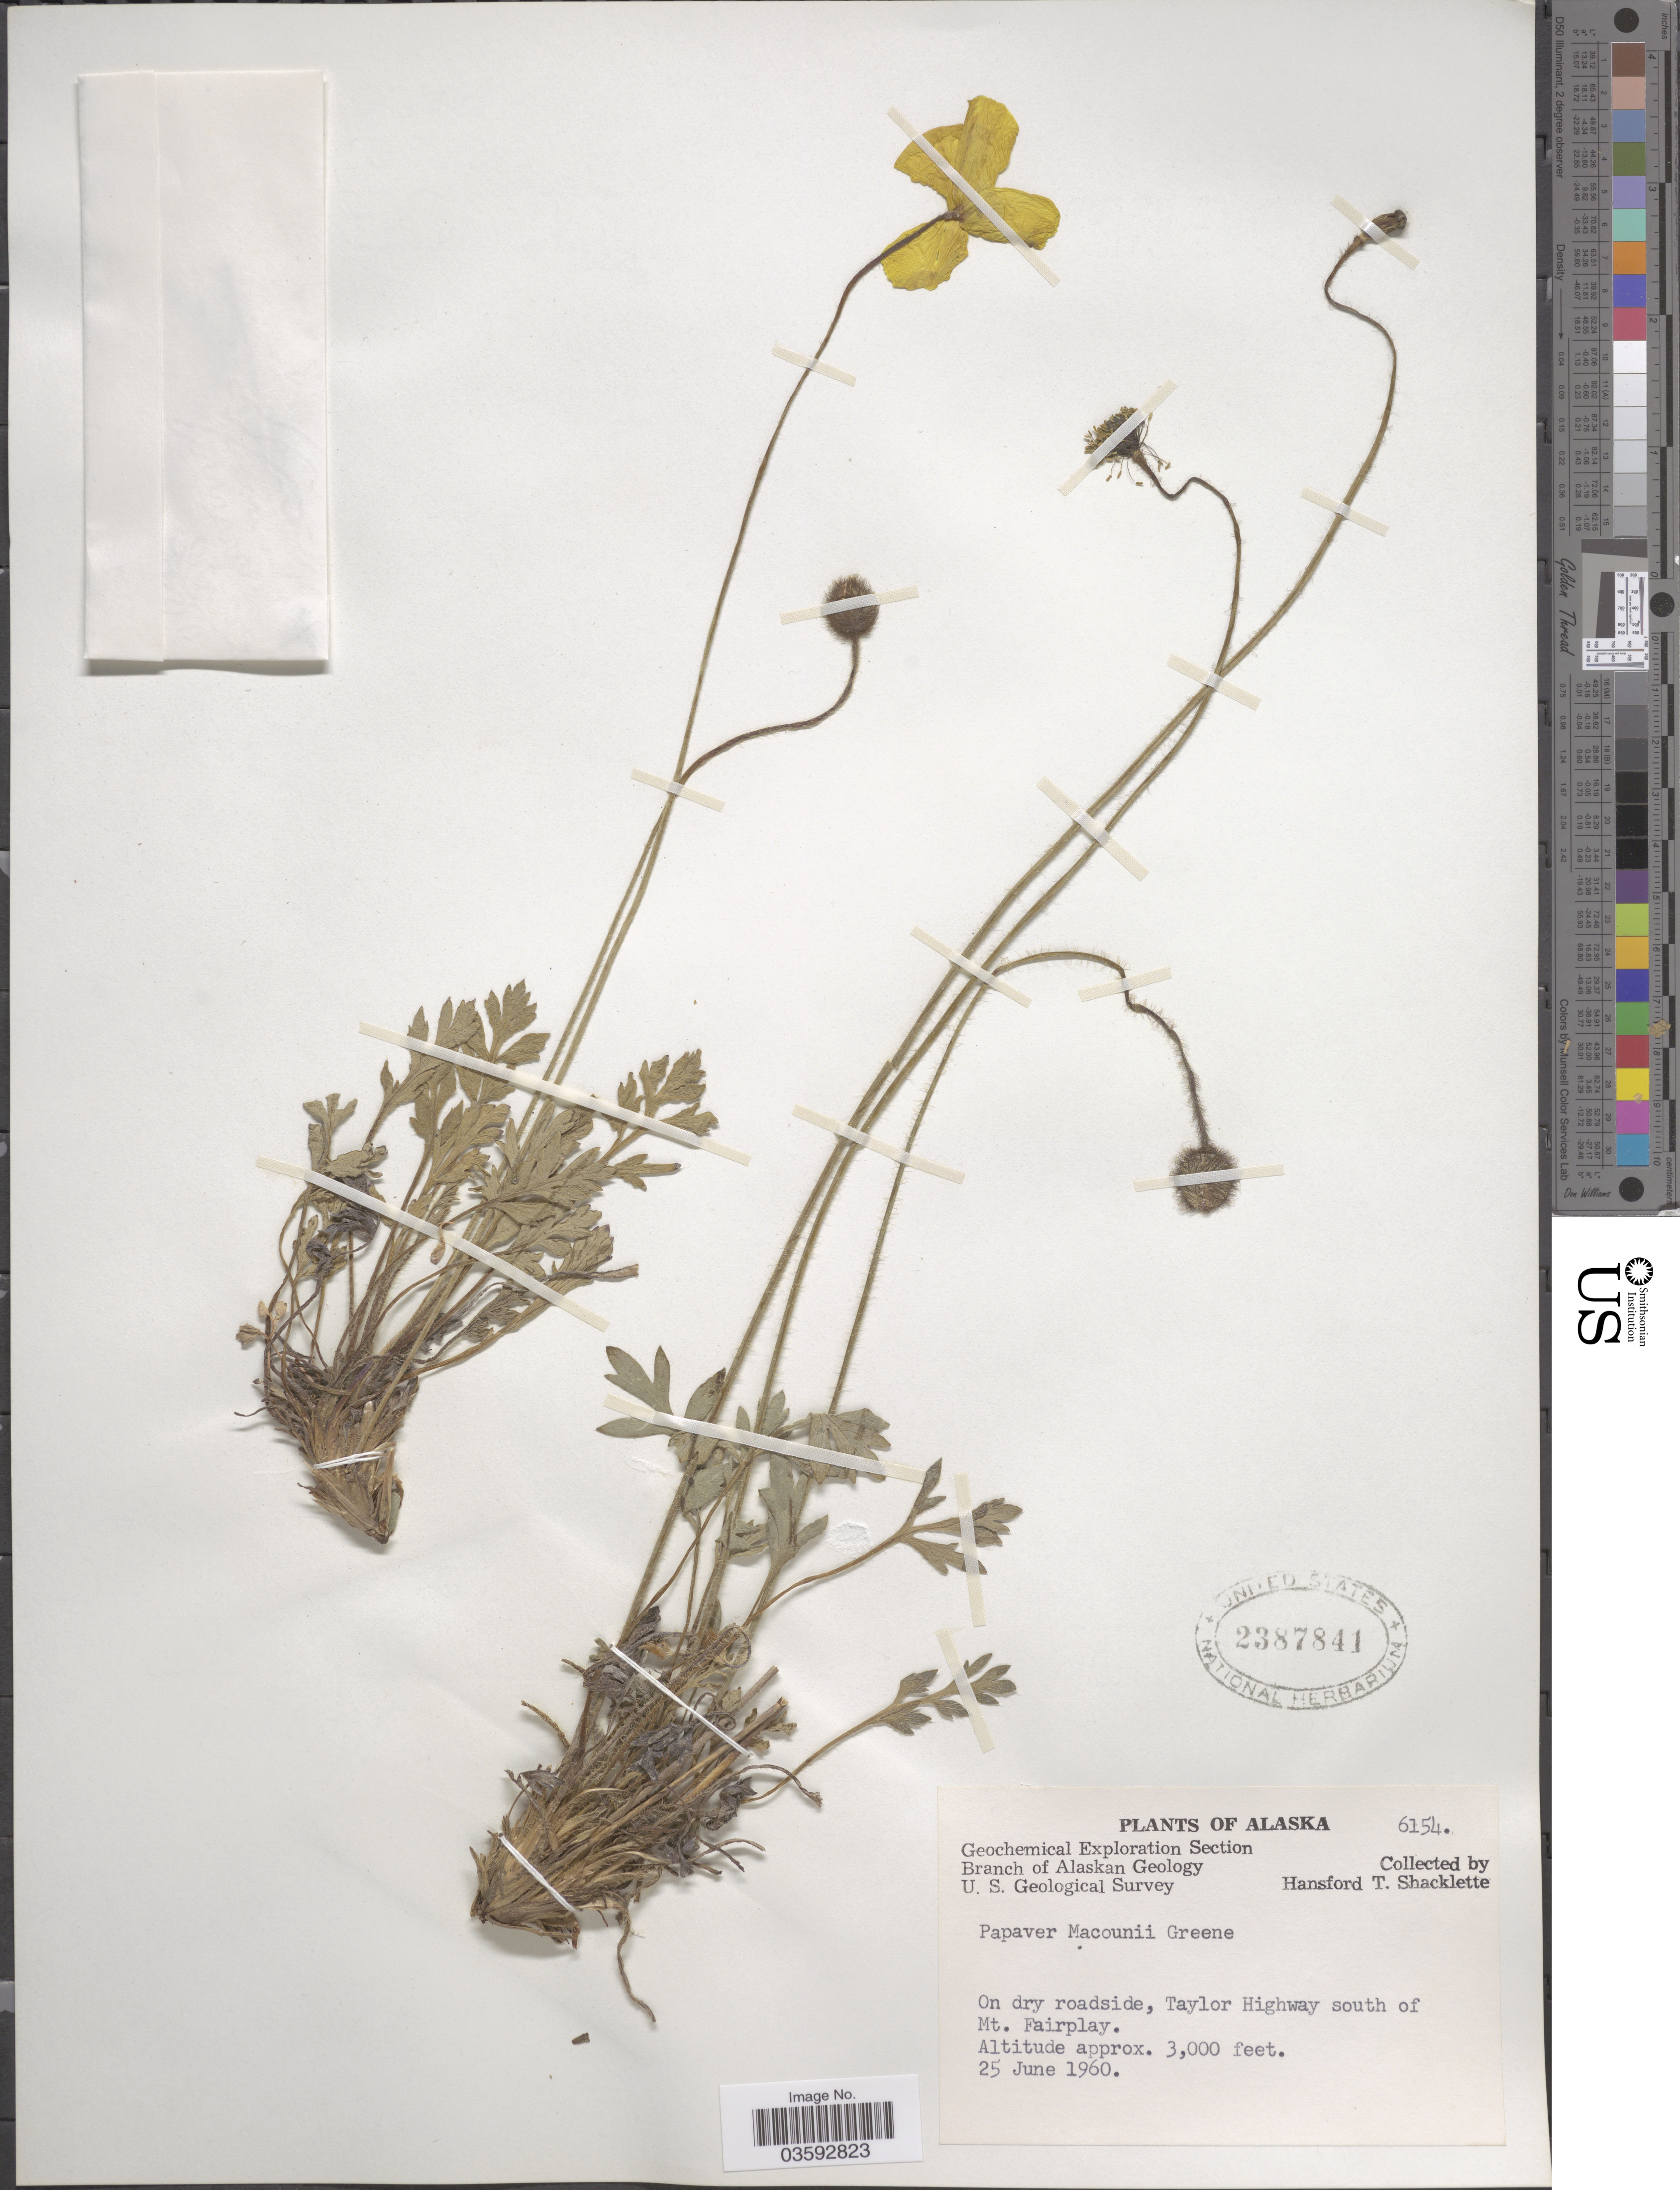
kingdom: Plantae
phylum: Tracheophyta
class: Magnoliopsida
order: Ranunculales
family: Papaveraceae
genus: Papaver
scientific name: Papaver macounii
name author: Greene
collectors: H. Shacklette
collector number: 6154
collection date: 1960-06-25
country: United States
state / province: Alaska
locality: On dry roadside, Taylor Highway south of Mt. Fairplay.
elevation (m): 914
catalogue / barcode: US 2387841